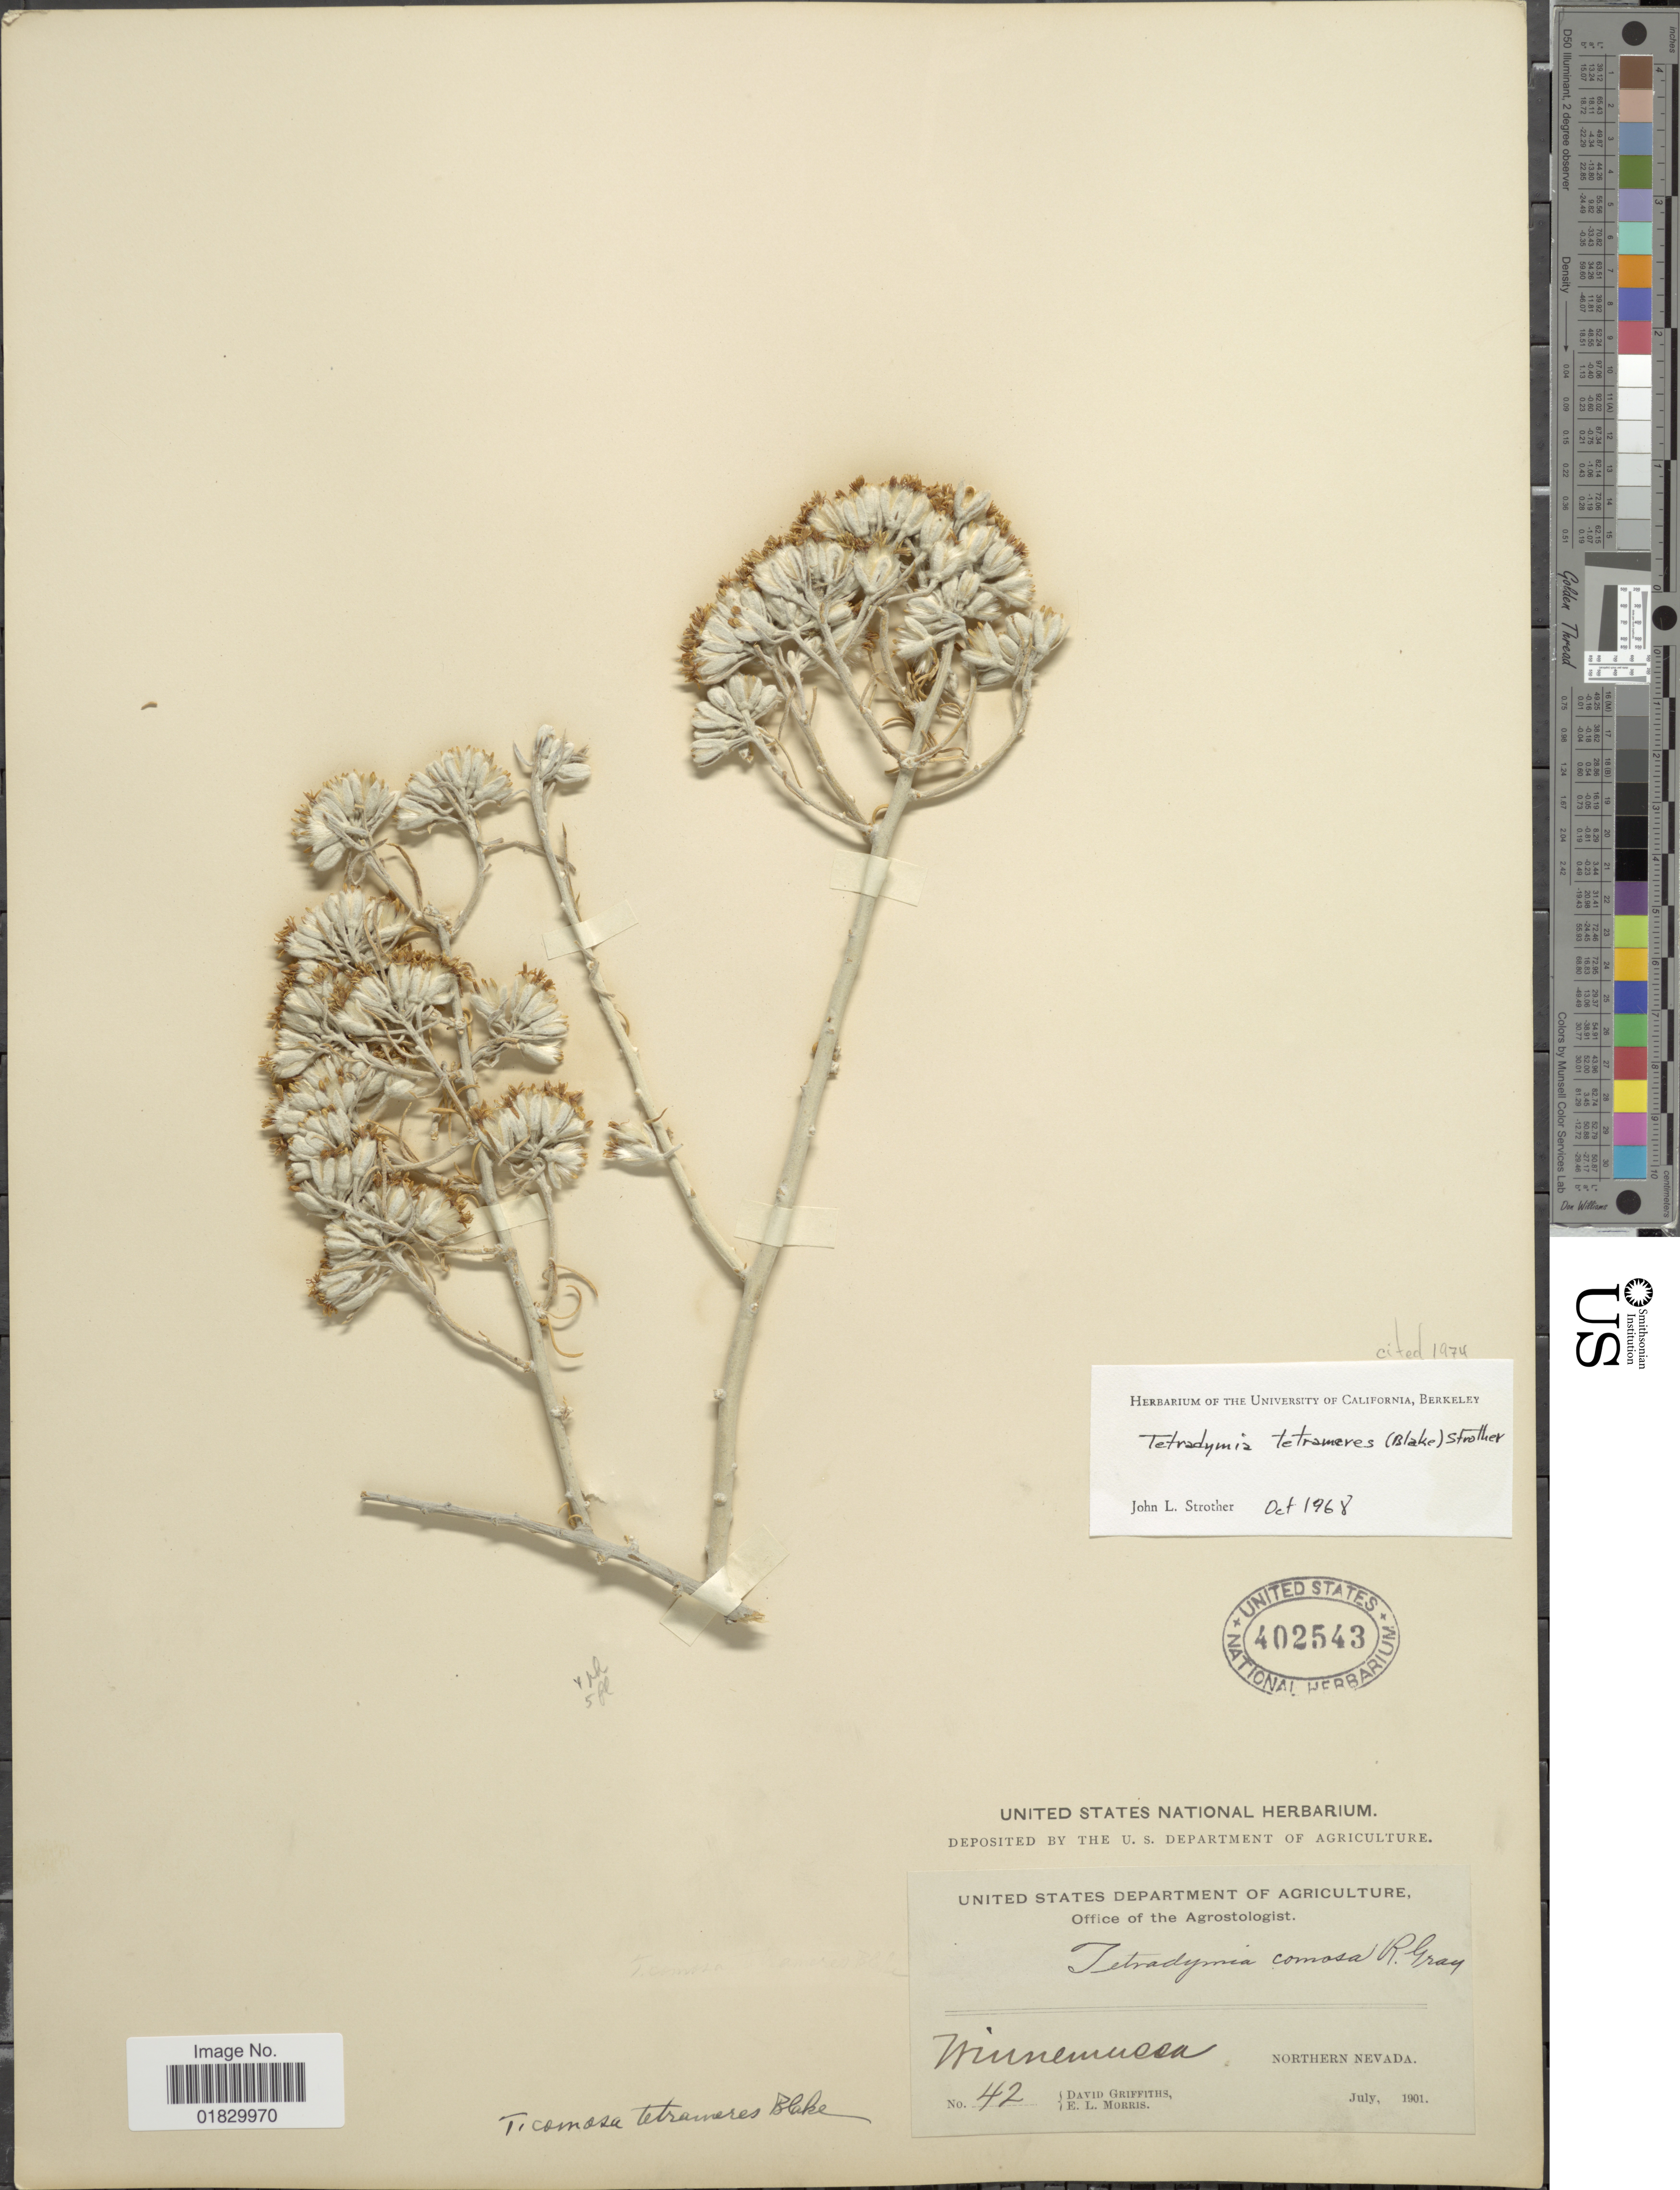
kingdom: Plantae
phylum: Tracheophyta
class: Magnoliopsida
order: Asterales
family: Asteraceae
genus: Tetradymia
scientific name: Tetradymia tetrameres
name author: (S.F. Blake) Strother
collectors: D. Griffiths & E. Morris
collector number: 42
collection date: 1901-07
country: United States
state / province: Nevada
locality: Winnemucca, Northern Nevada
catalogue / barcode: US 402543